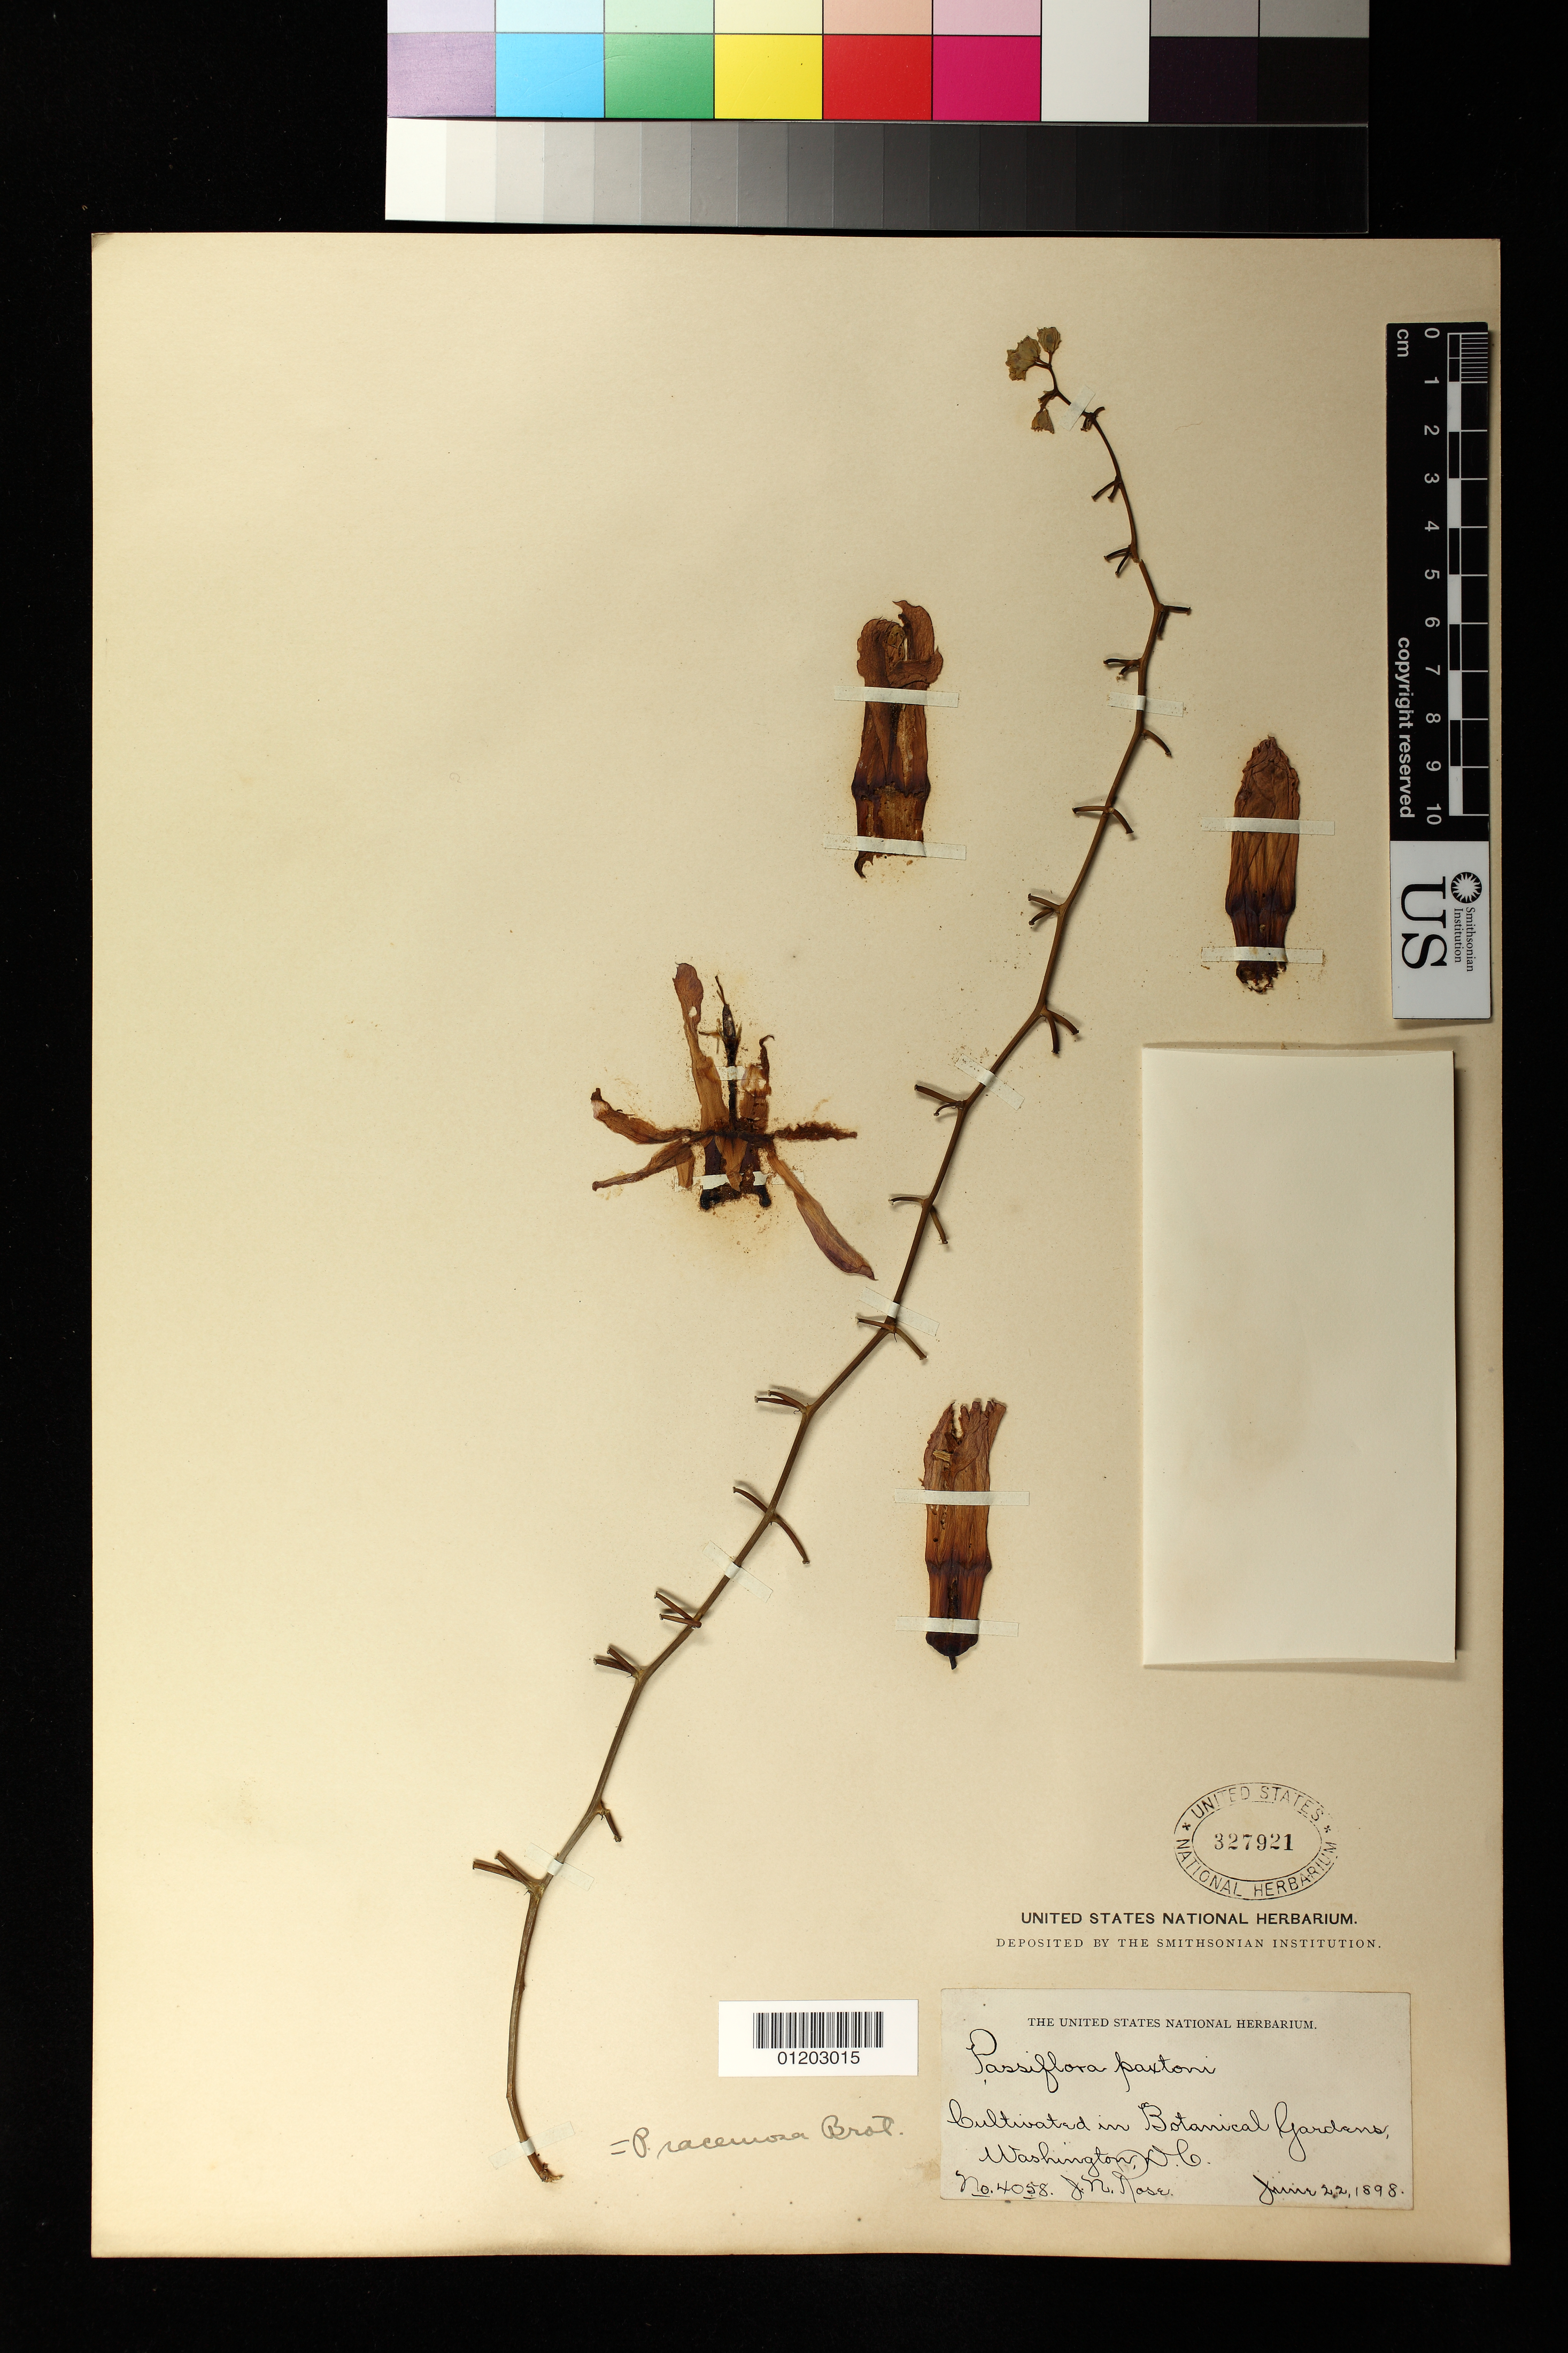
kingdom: Plantae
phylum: Tracheophyta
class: Magnoliopsida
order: Malpighiales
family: Passifloraceae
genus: Passiflora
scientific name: Passiflora racemosa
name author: Brot.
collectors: J. N. Rose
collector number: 4058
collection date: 1898-06-22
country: United States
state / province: District of Columbia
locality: Cultivated in Botanical Gardens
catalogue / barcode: US 327921